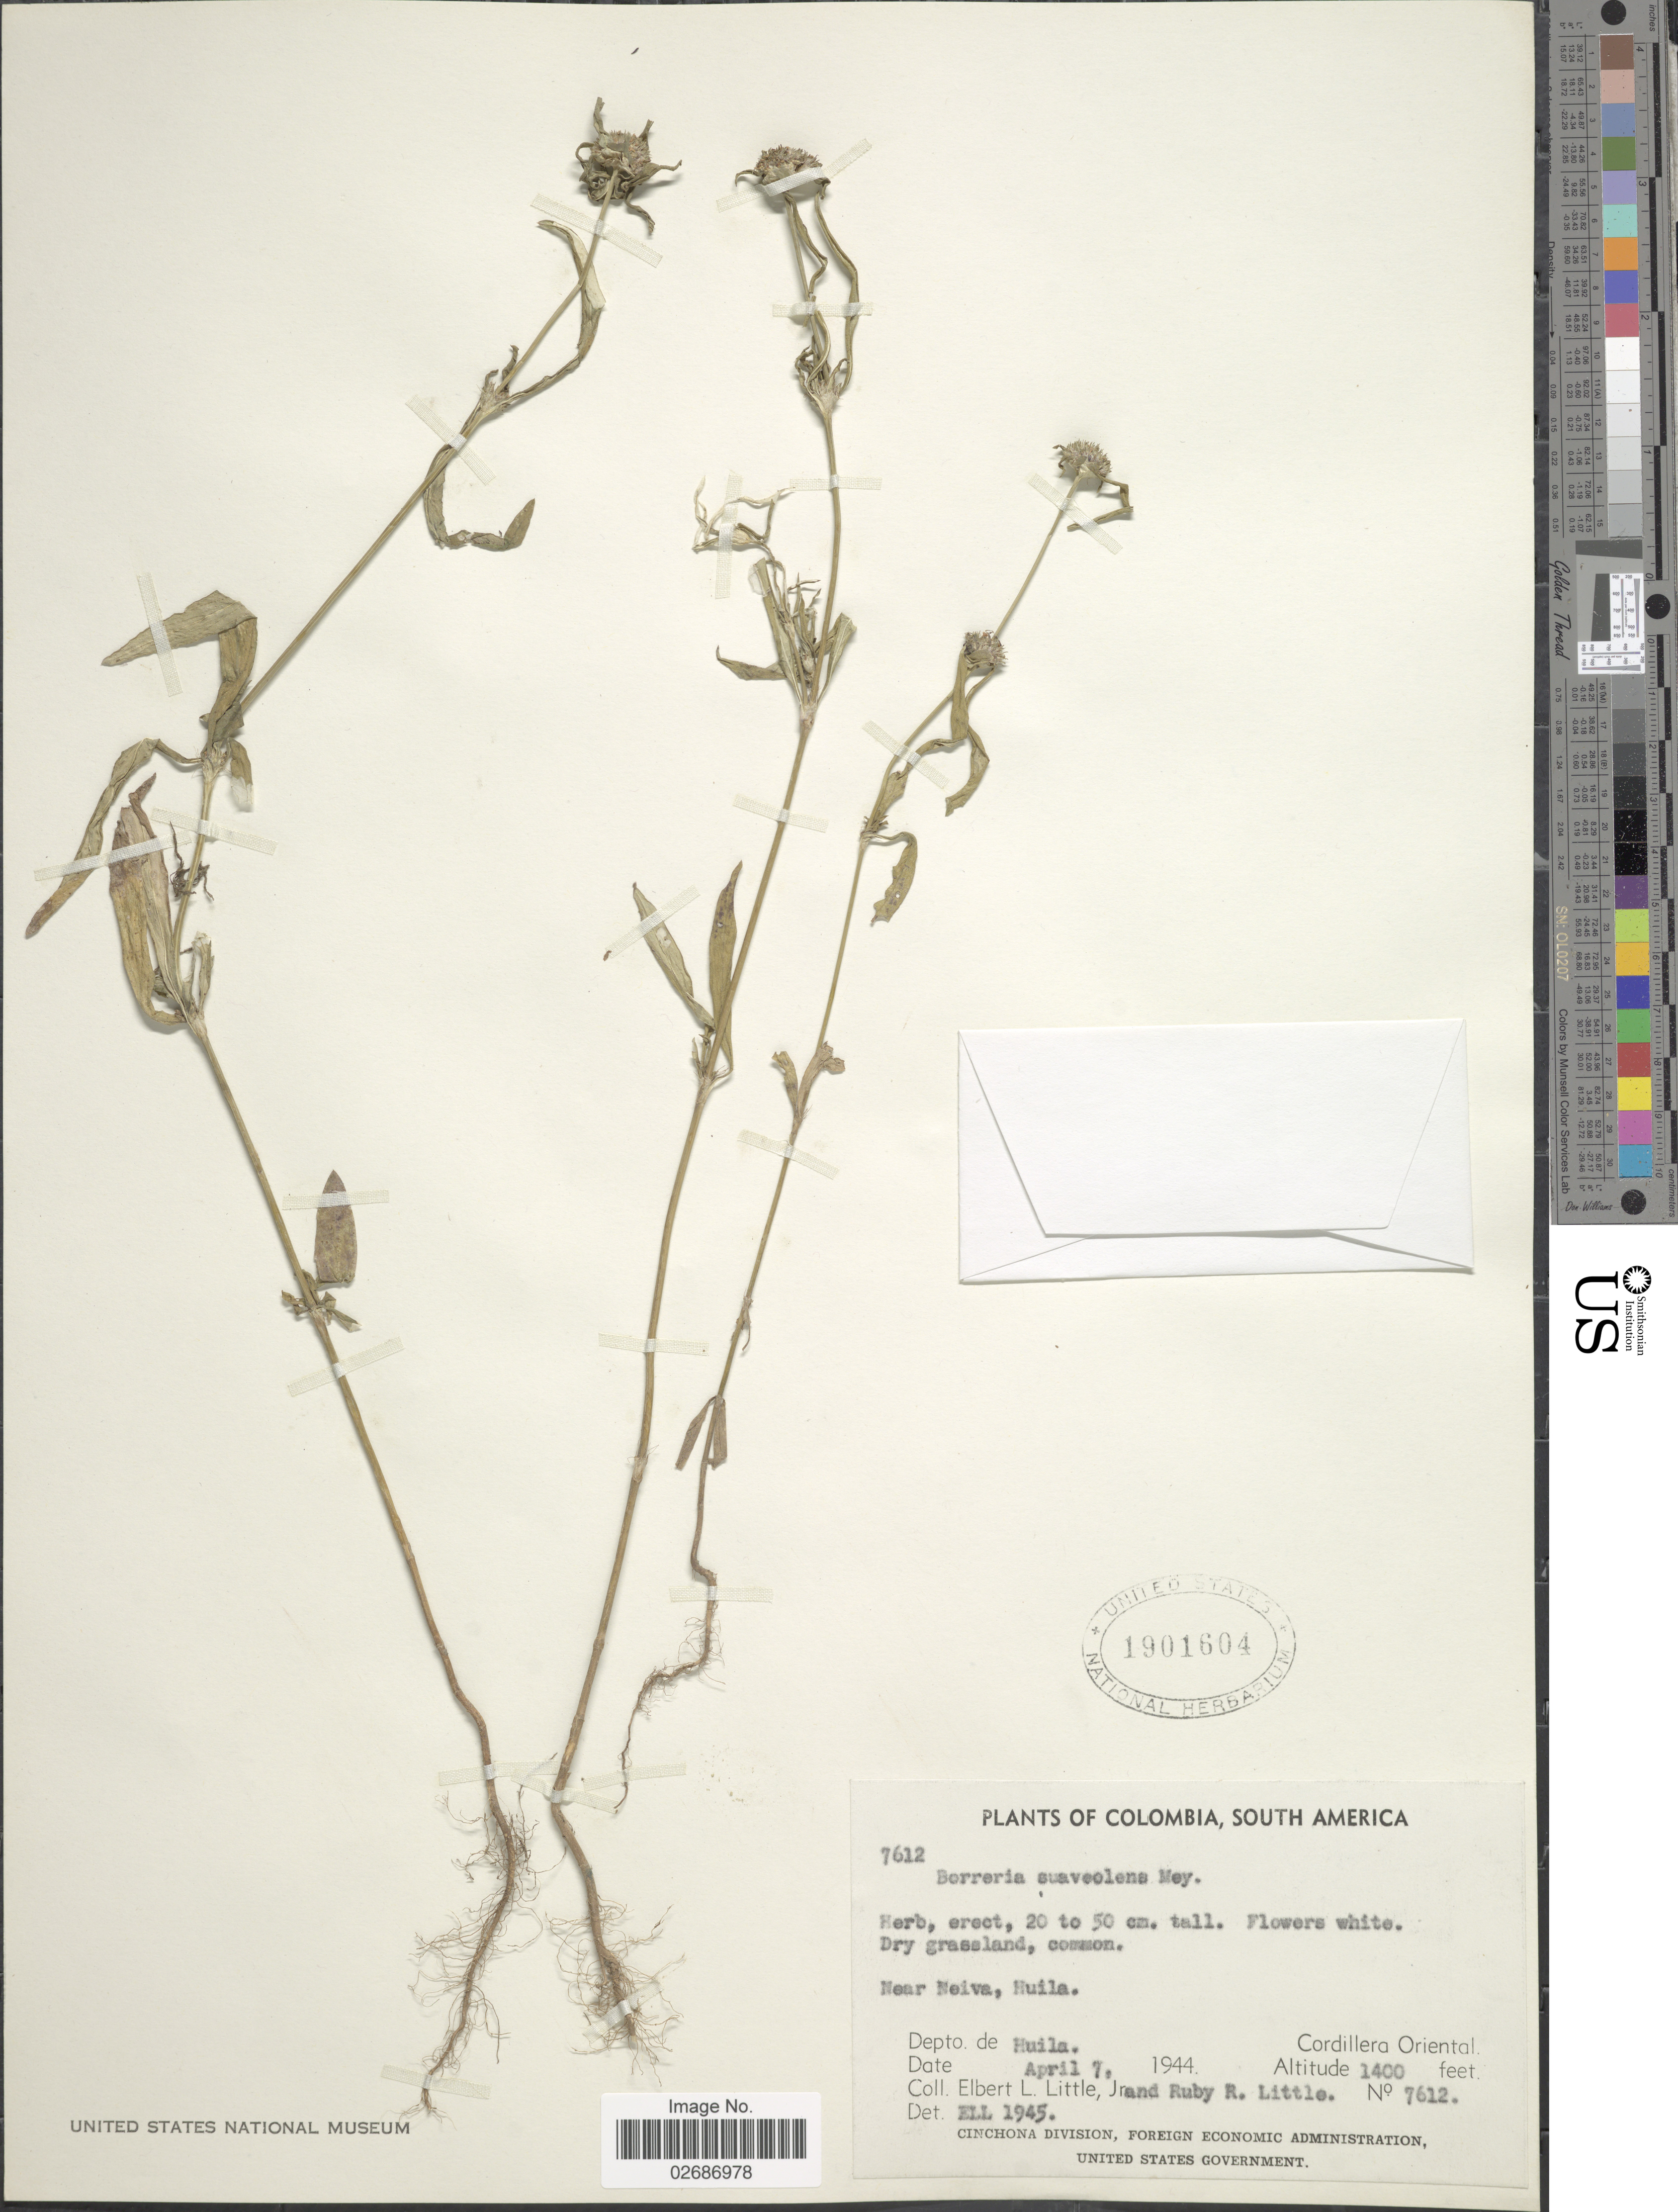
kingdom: Plantae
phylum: Tracheophyta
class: Magnoliopsida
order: Gentianales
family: Rubiaceae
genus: Borreria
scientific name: Borreria suaveolens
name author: G. Mey.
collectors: R. R. Little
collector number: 7612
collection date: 1944-04-07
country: Colombia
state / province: Huila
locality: Near Neiva, Cordillera Oriental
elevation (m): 427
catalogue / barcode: US 1901604